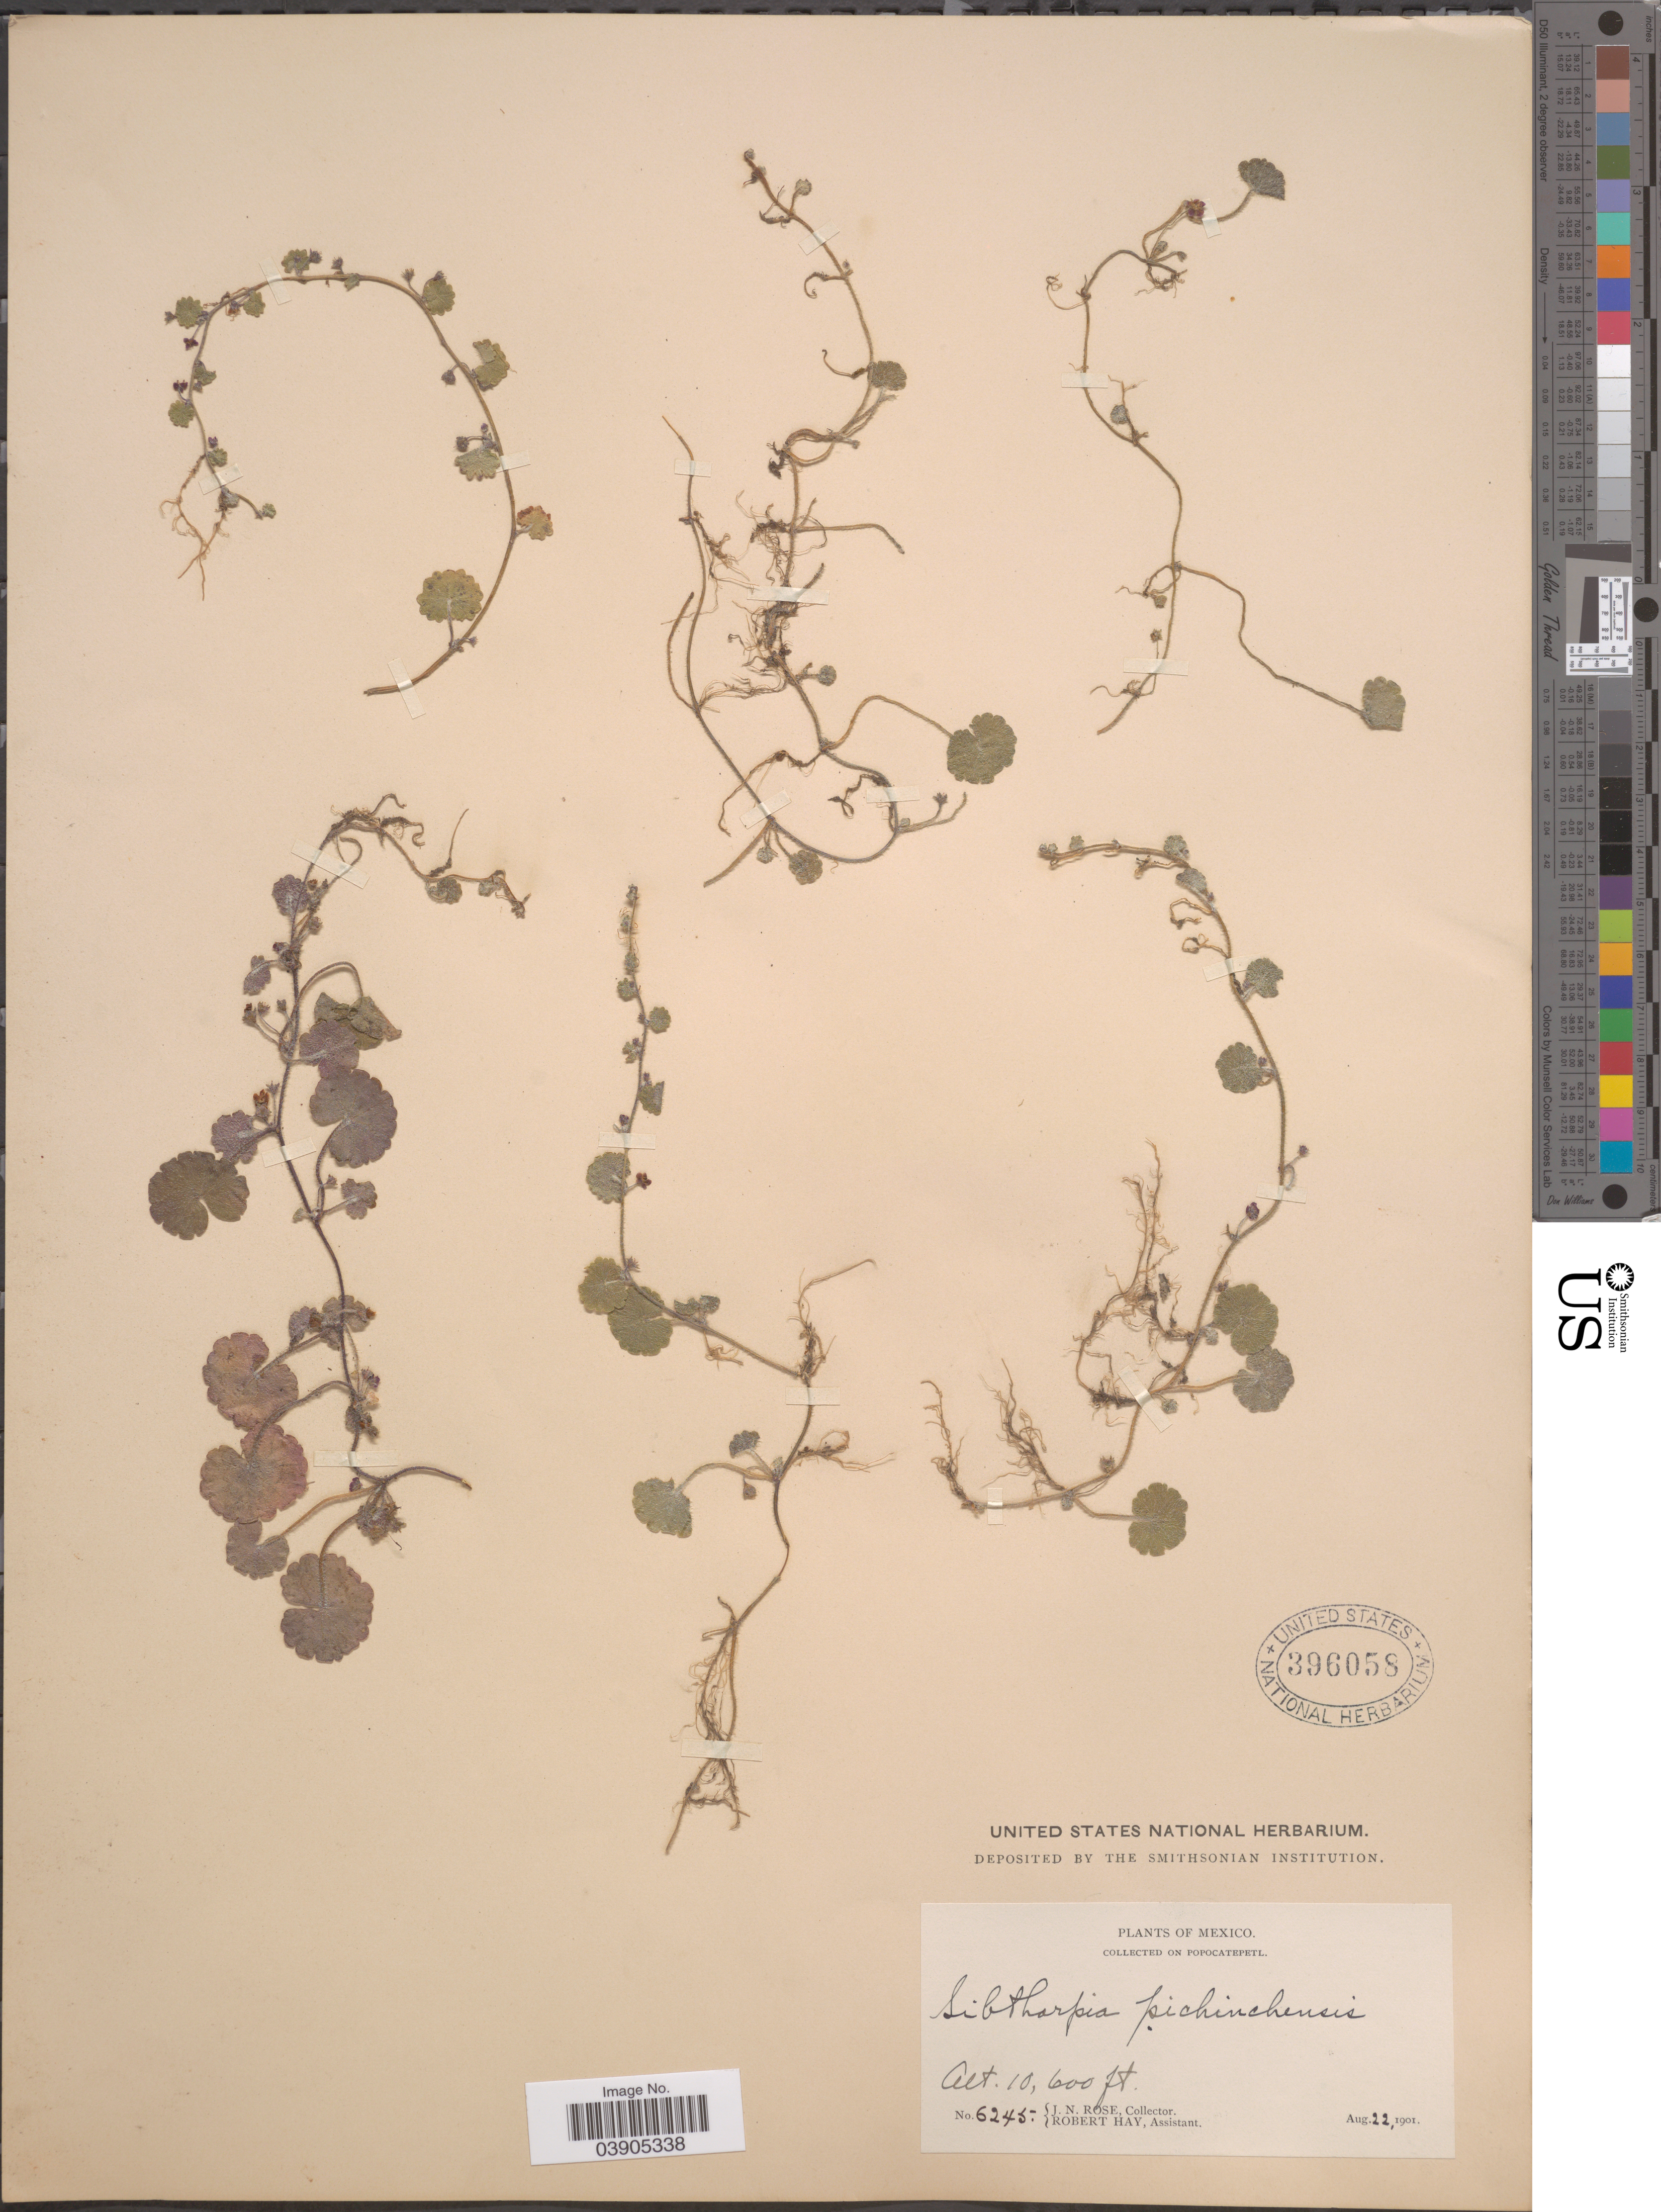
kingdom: Plantae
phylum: Tracheophyta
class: Magnoliopsida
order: Lamiales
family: Plantaginaceae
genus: Sibthorpia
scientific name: Sibthorpia repens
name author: (L.) Kuntze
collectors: J. N. Rose & R. Hay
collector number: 6245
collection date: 1901-08-22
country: Mexico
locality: On Popocatepetl.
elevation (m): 3231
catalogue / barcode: US 396058